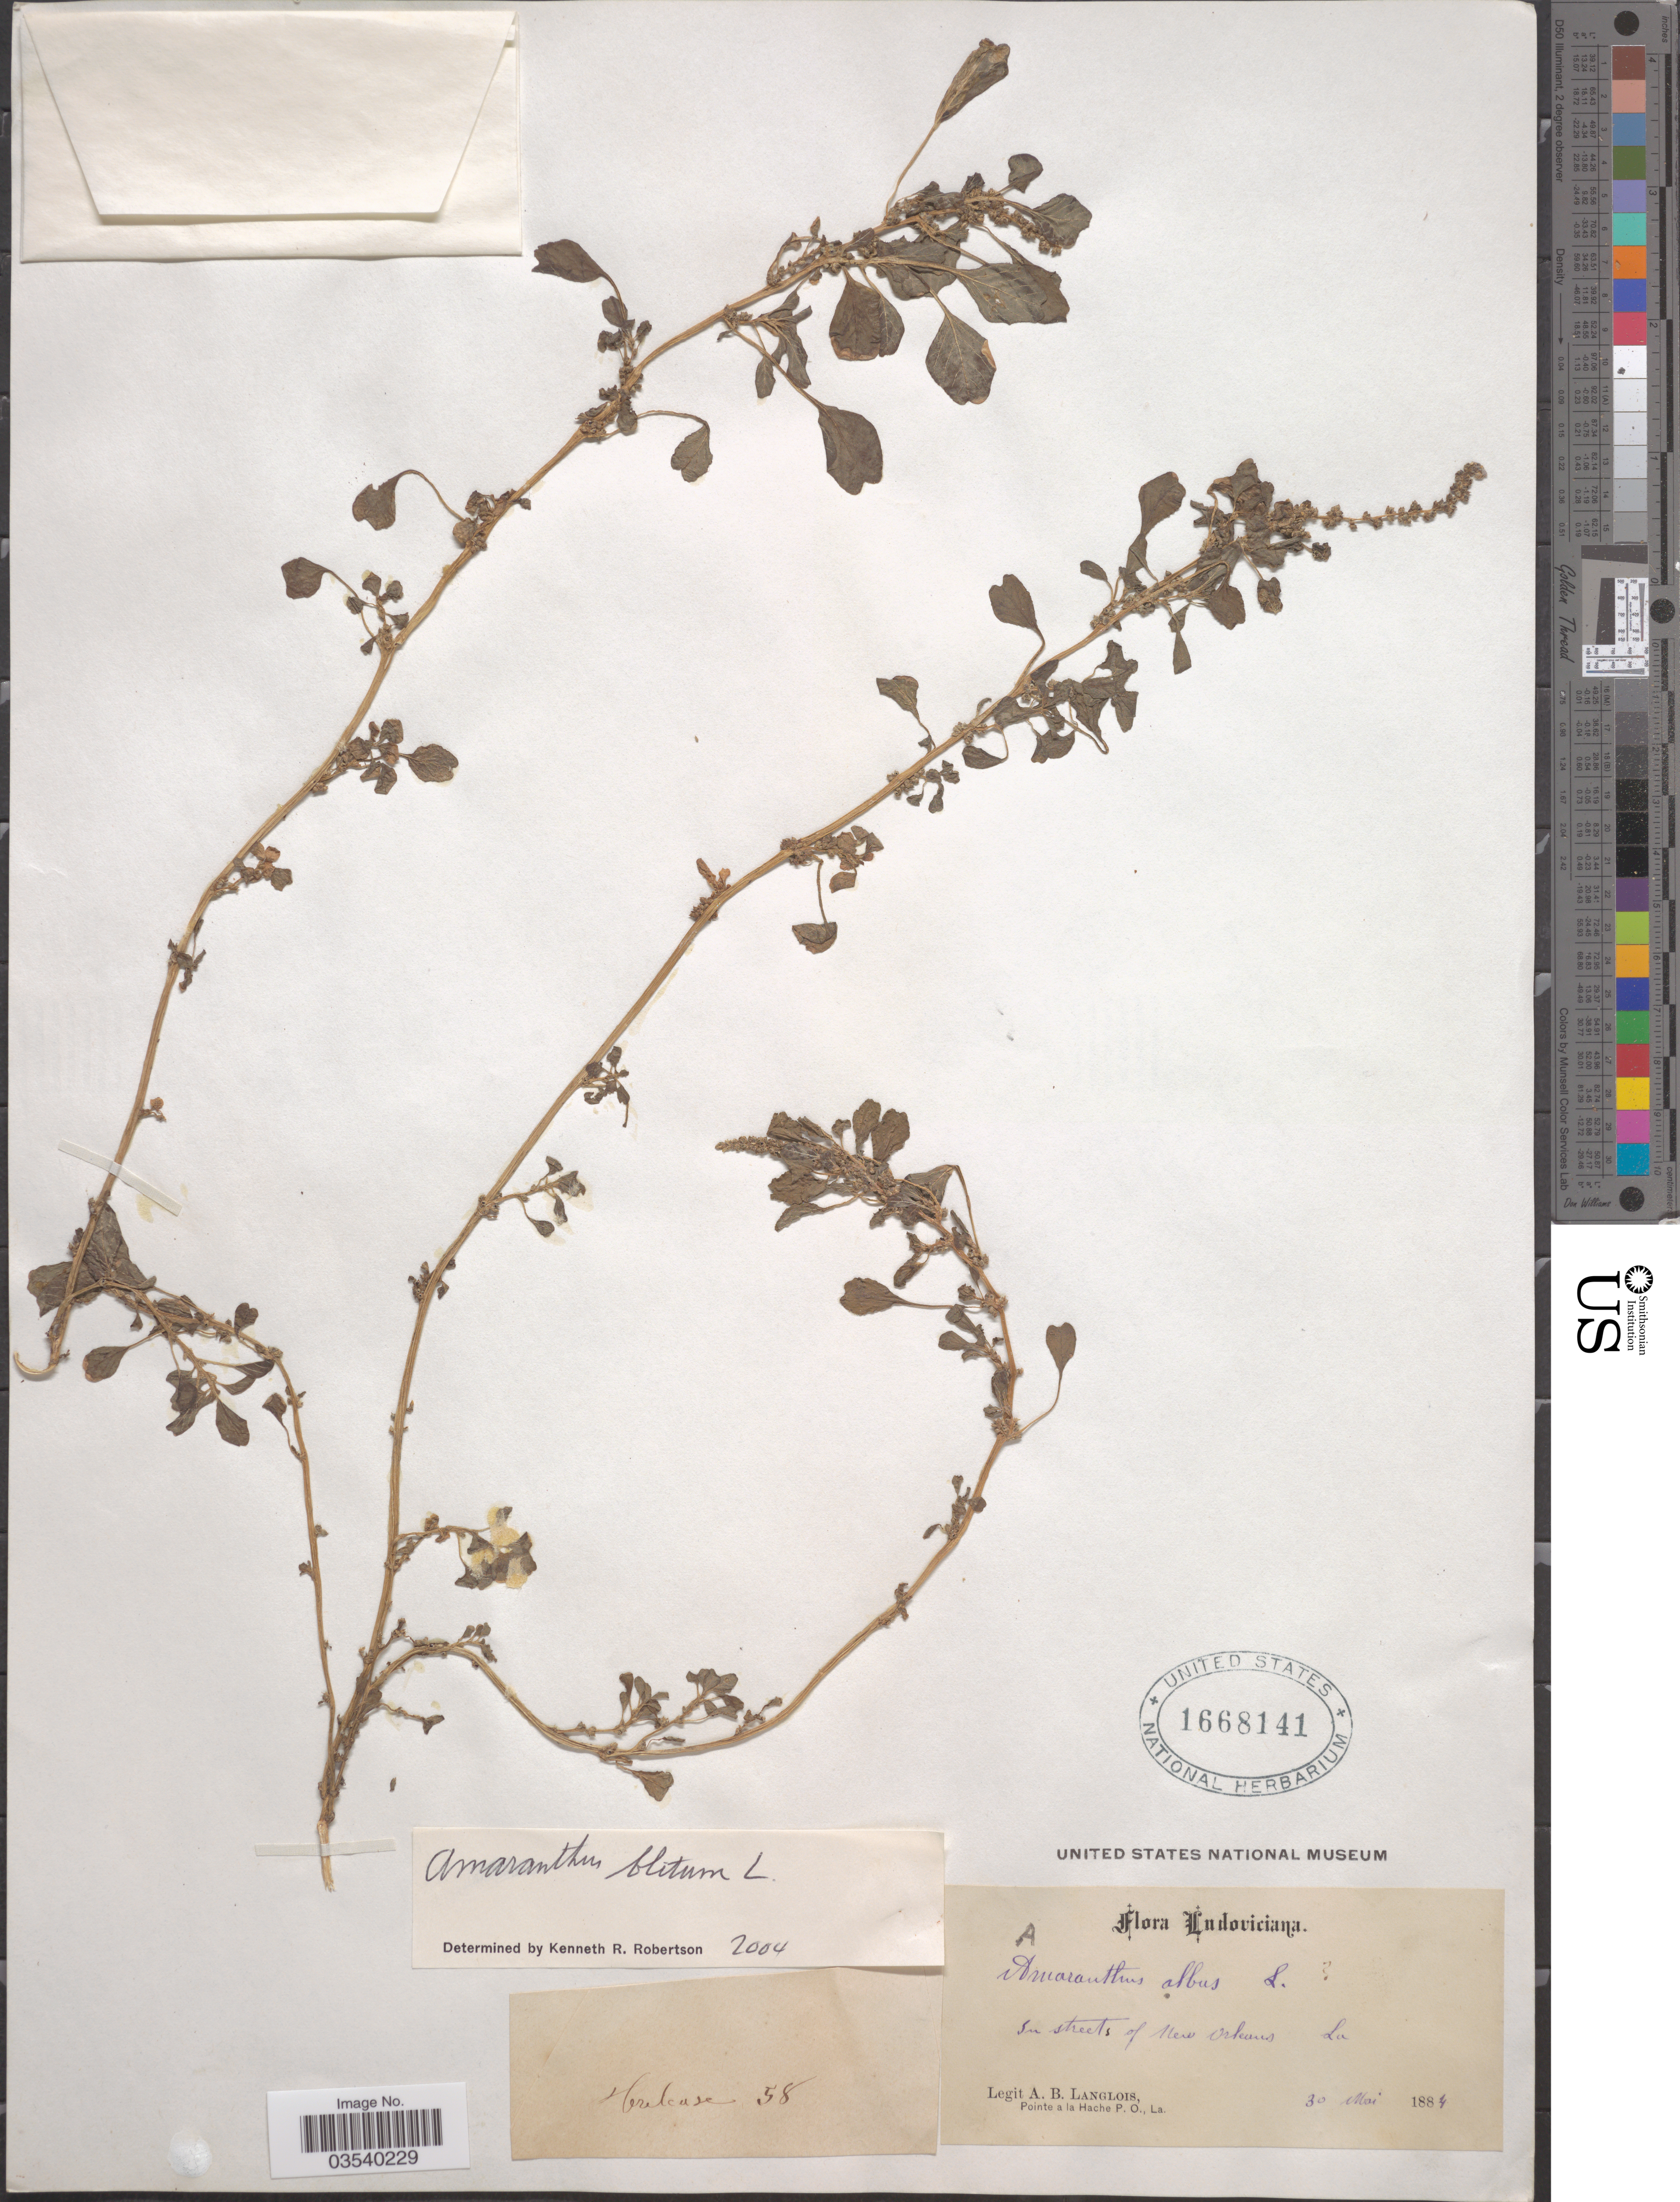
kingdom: Plantae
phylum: Tracheophyta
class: Magnoliopsida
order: Caryophyllales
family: Amaranthaceae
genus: Amaranthus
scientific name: Amaranthus blitum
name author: L.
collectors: A. Langlois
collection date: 1884-05-30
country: United States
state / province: Louisiana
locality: In sheets of New Orleans.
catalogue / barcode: US 1668141